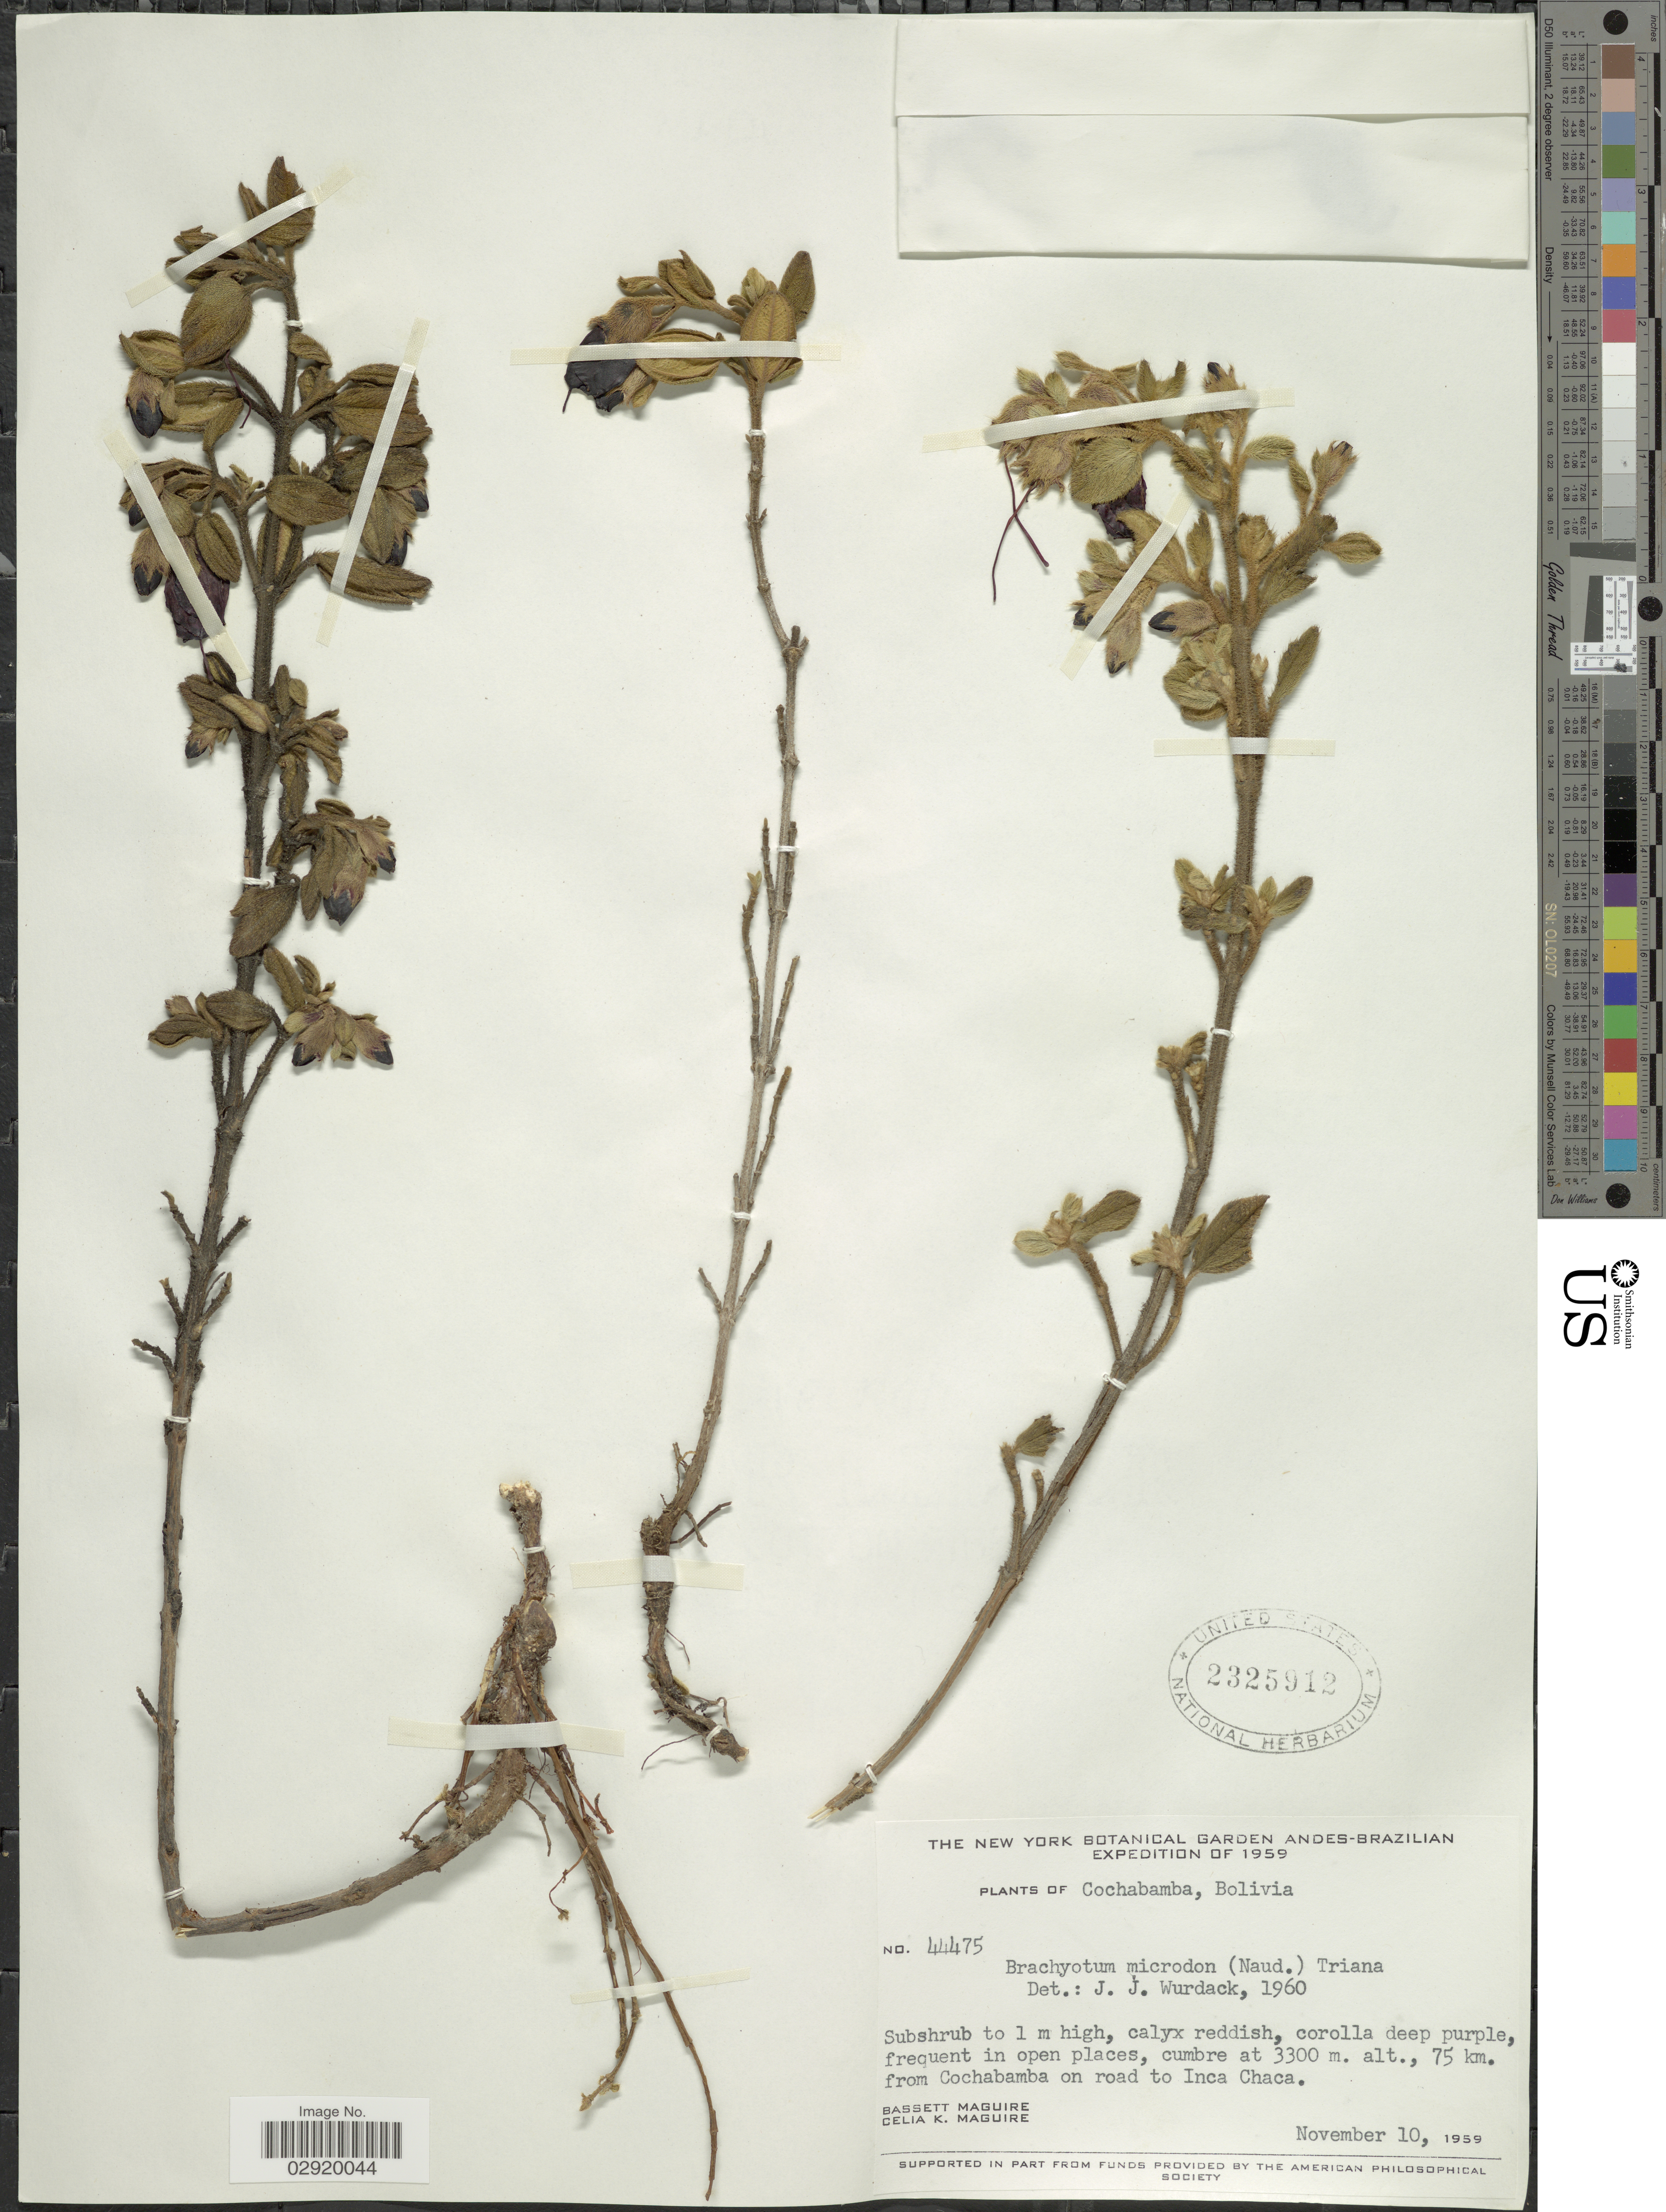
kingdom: Plantae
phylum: Tracheophyta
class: Magnoliopsida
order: Myrtales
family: Melastomataceae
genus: Brachyotum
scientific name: Brachyotum microdon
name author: (Naudin) Triana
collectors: B. Maguire & C. K. Maguire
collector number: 44475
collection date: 1959-11-10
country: Bolivia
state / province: Cochabamba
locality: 75 km. from Cochabamba on road to Inca Chaca.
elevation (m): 3300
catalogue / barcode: US 2325912